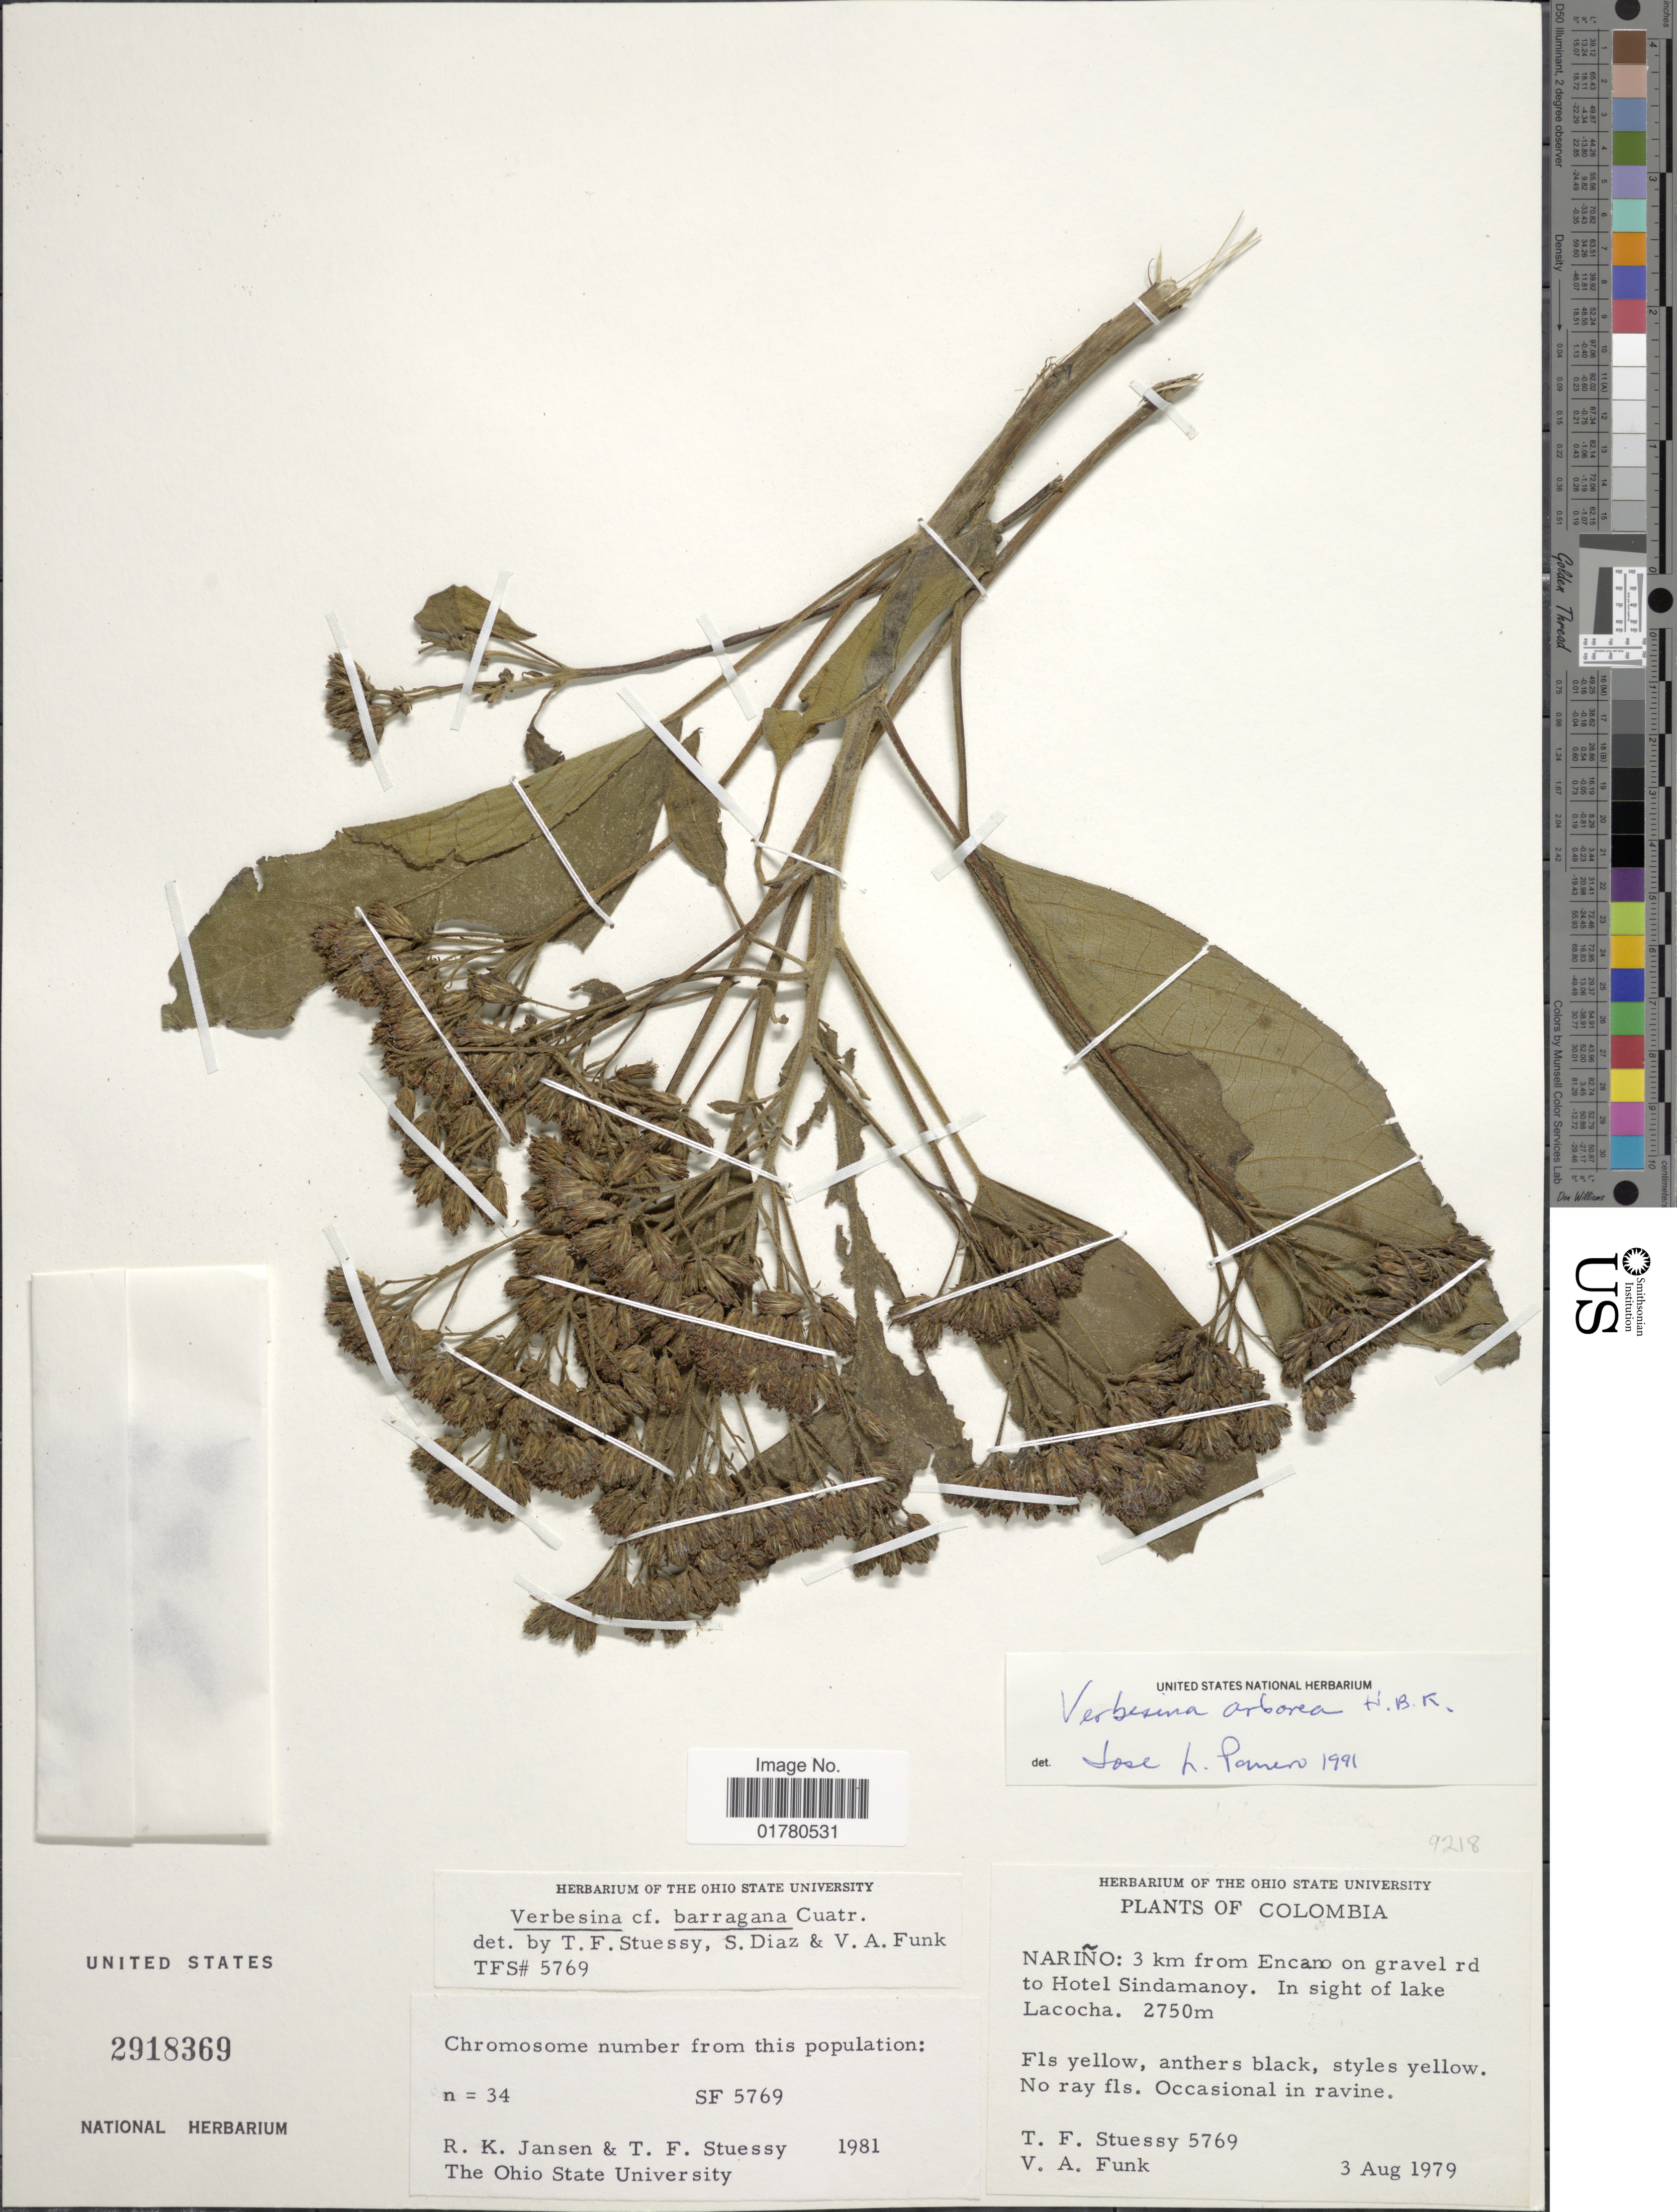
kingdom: Plantae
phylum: Tracheophyta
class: Magnoliopsida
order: Asterales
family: Asteraceae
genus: Verbesina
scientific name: Verbesina arborea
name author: Kunth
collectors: T. Stuessy & V. Funk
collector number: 5769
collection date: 1979-08-03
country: Colombia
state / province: Nariño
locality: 3 km from Encani on gravel rd to Hotel Sindamanoy. in sight of lake Lacocha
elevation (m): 2750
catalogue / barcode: US 2918369